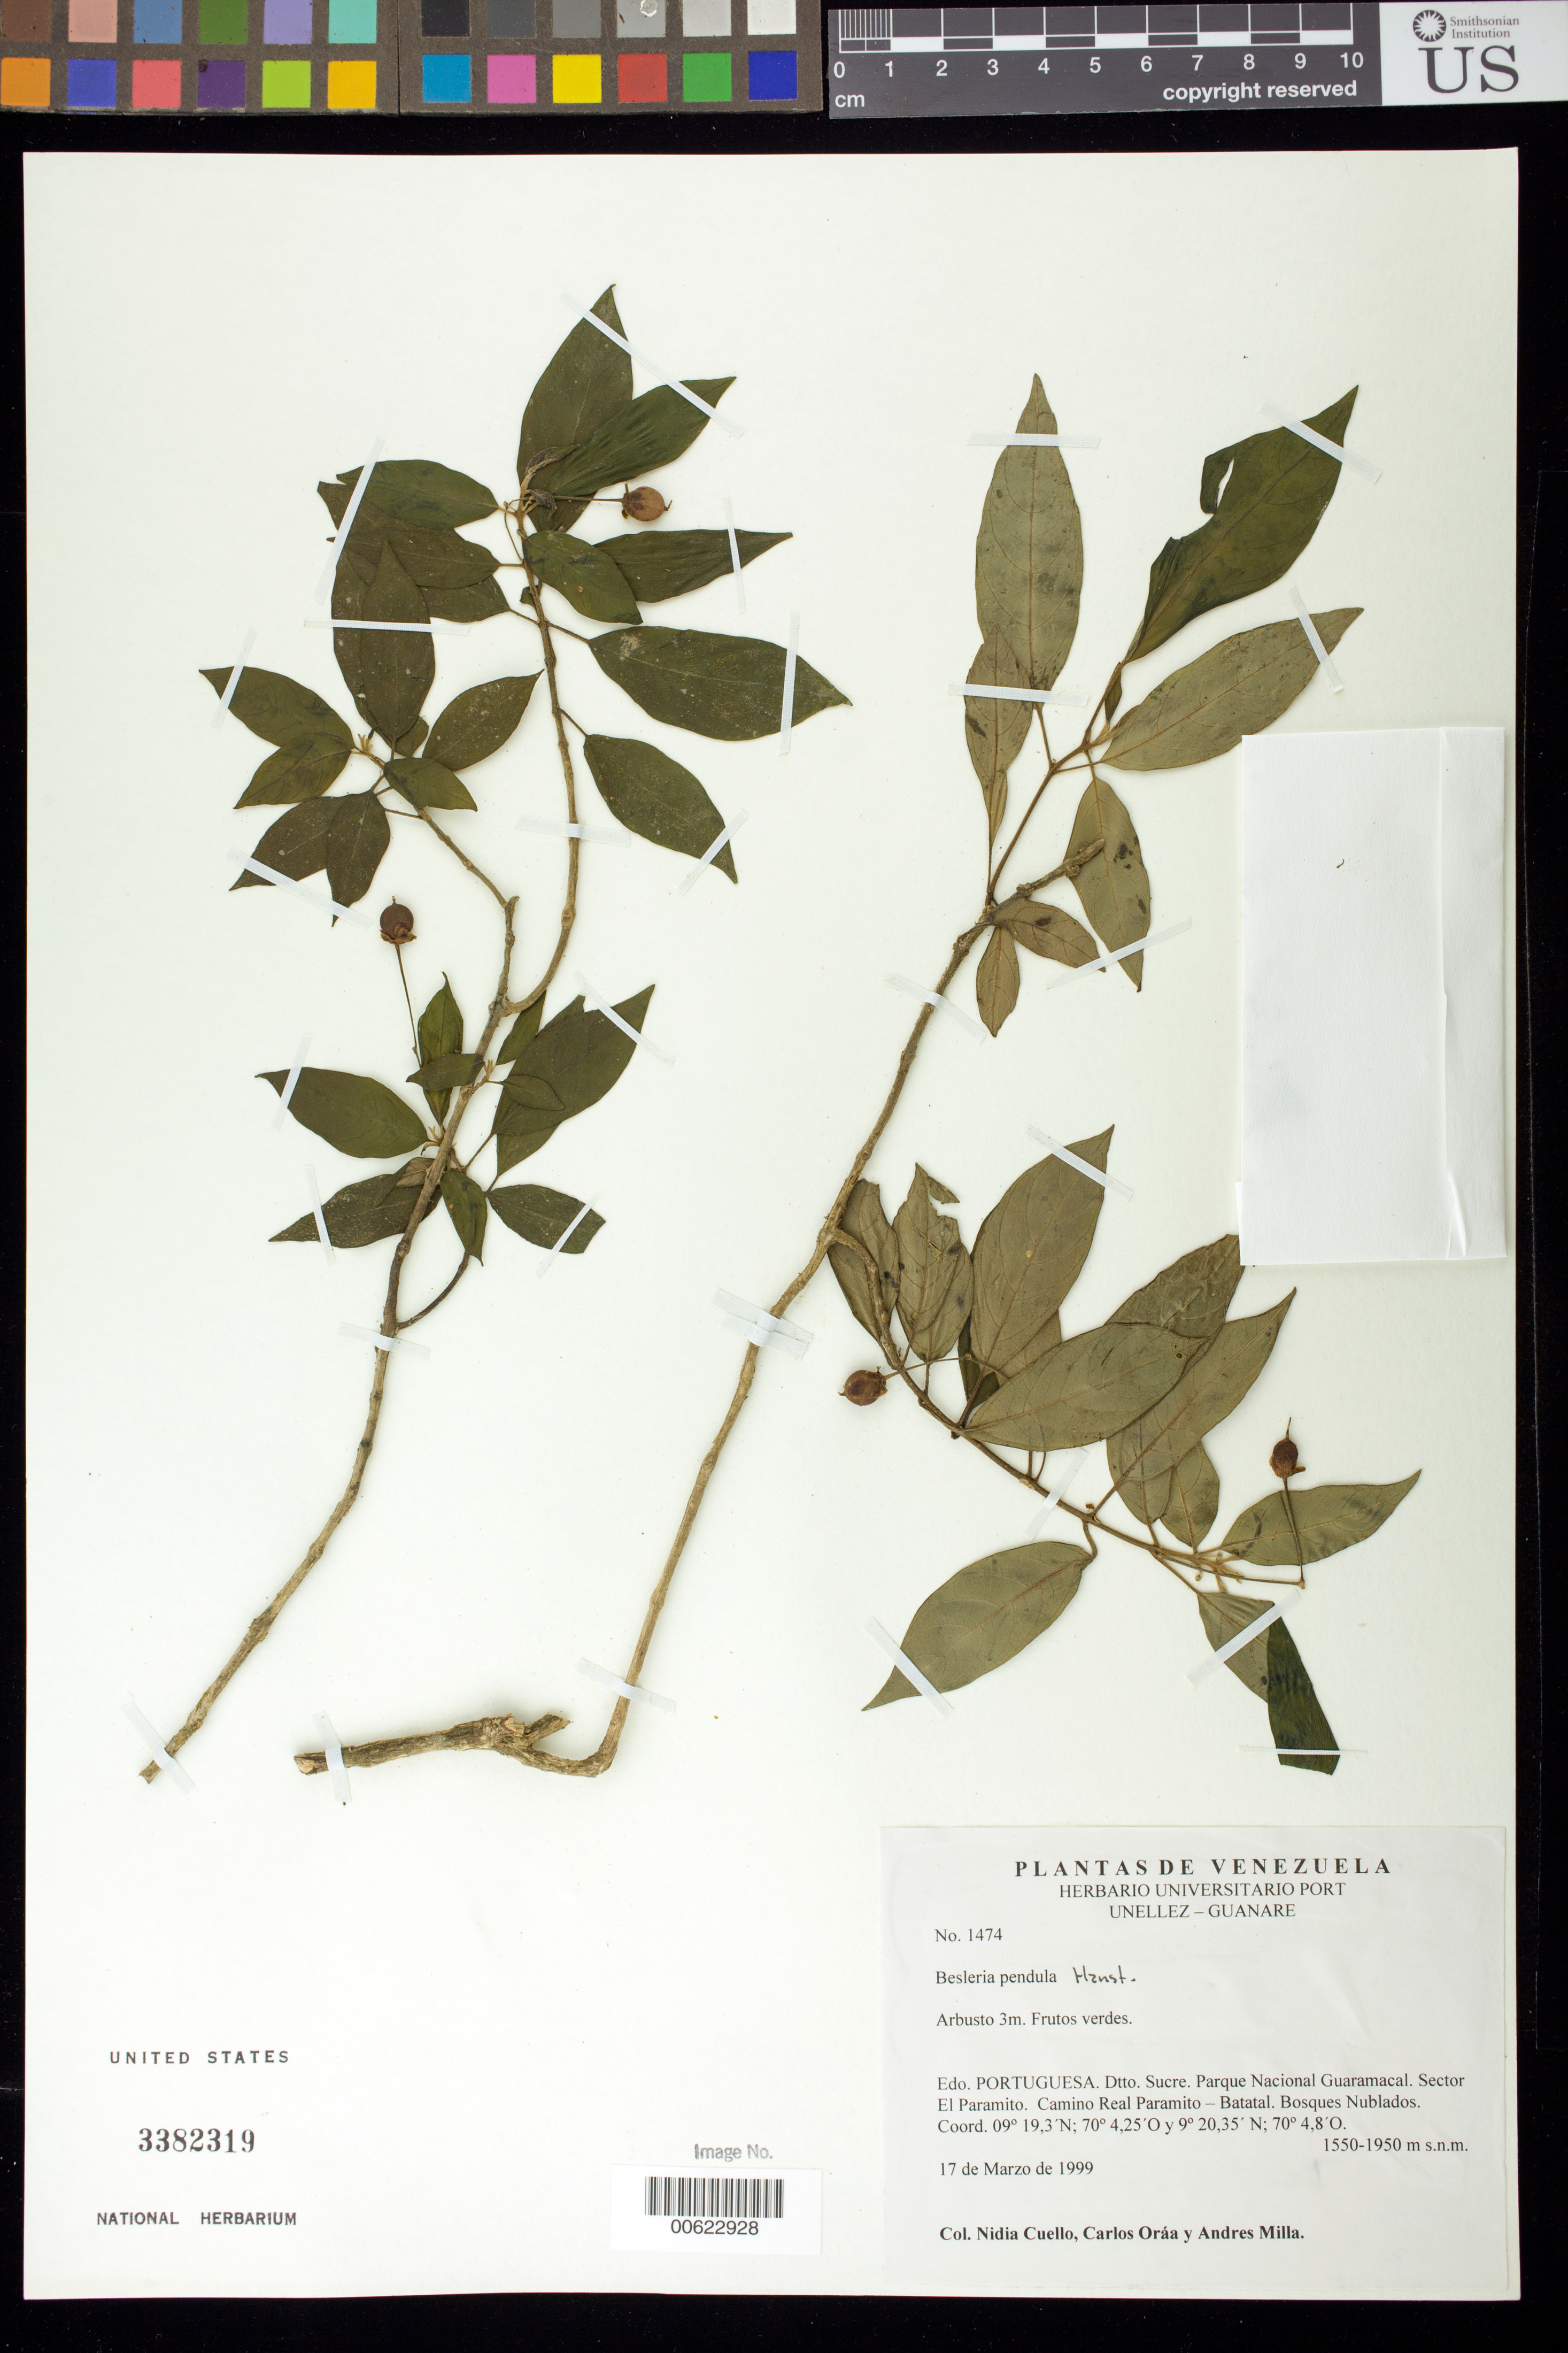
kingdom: Plantae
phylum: Tracheophyta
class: Magnoliopsida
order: Lamiales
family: Gesneriaceae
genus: Besleria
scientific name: Besleria pendula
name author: Hanst.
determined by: Skog, Laurence E.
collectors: N. L. Cuello, C. Oráa & A. Milla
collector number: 1474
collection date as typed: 17 Mar 1999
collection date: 1999-03-17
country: Venezuela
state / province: Portuguesa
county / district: Sucre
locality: Parque Nacional Guaramacal. Sector El Paramito. Camino Real Paramito - Batatal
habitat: Bosques nublados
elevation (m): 1550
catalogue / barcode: US 3382319